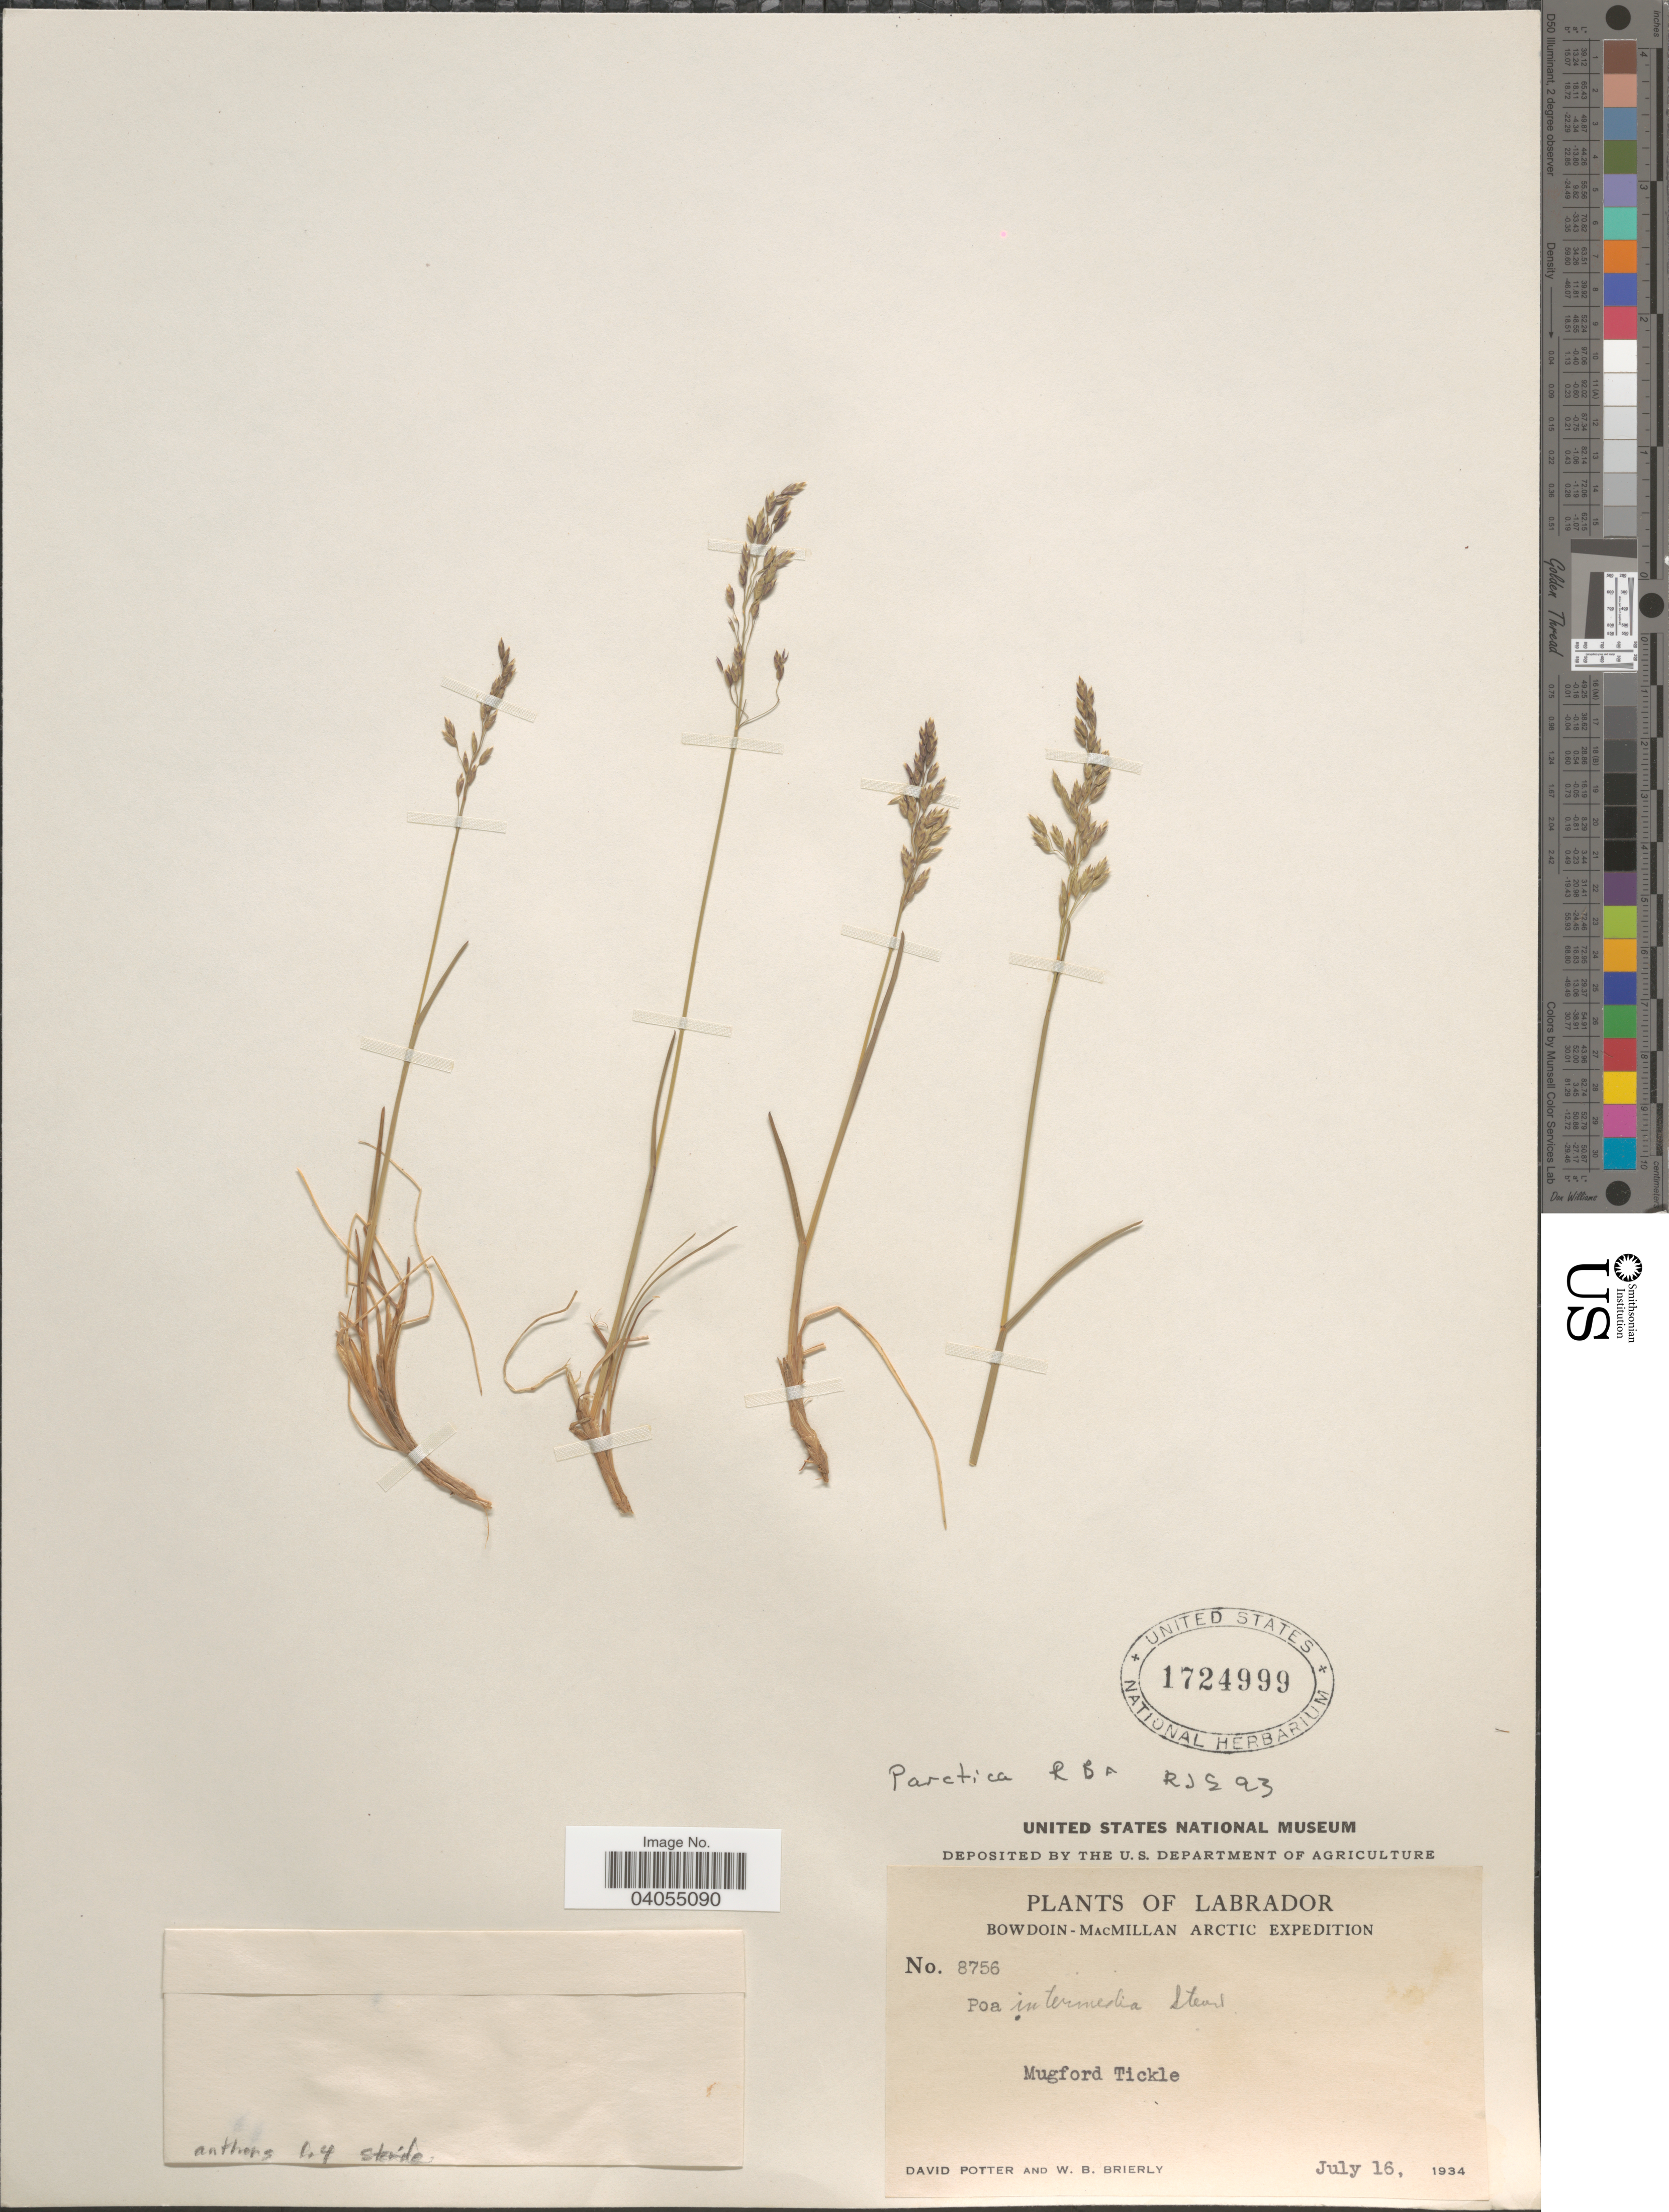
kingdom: Plantae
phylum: Tracheophyta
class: Liliopsida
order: Poales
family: Poaceae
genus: Poa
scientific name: Poa arctica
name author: R. Br.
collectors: D. Potter & W. Brierly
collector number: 8756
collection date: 1934-07-16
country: Canada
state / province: Newfoundland and Labrador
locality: Labrador. Mugford Tickle.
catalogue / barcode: US 1724999